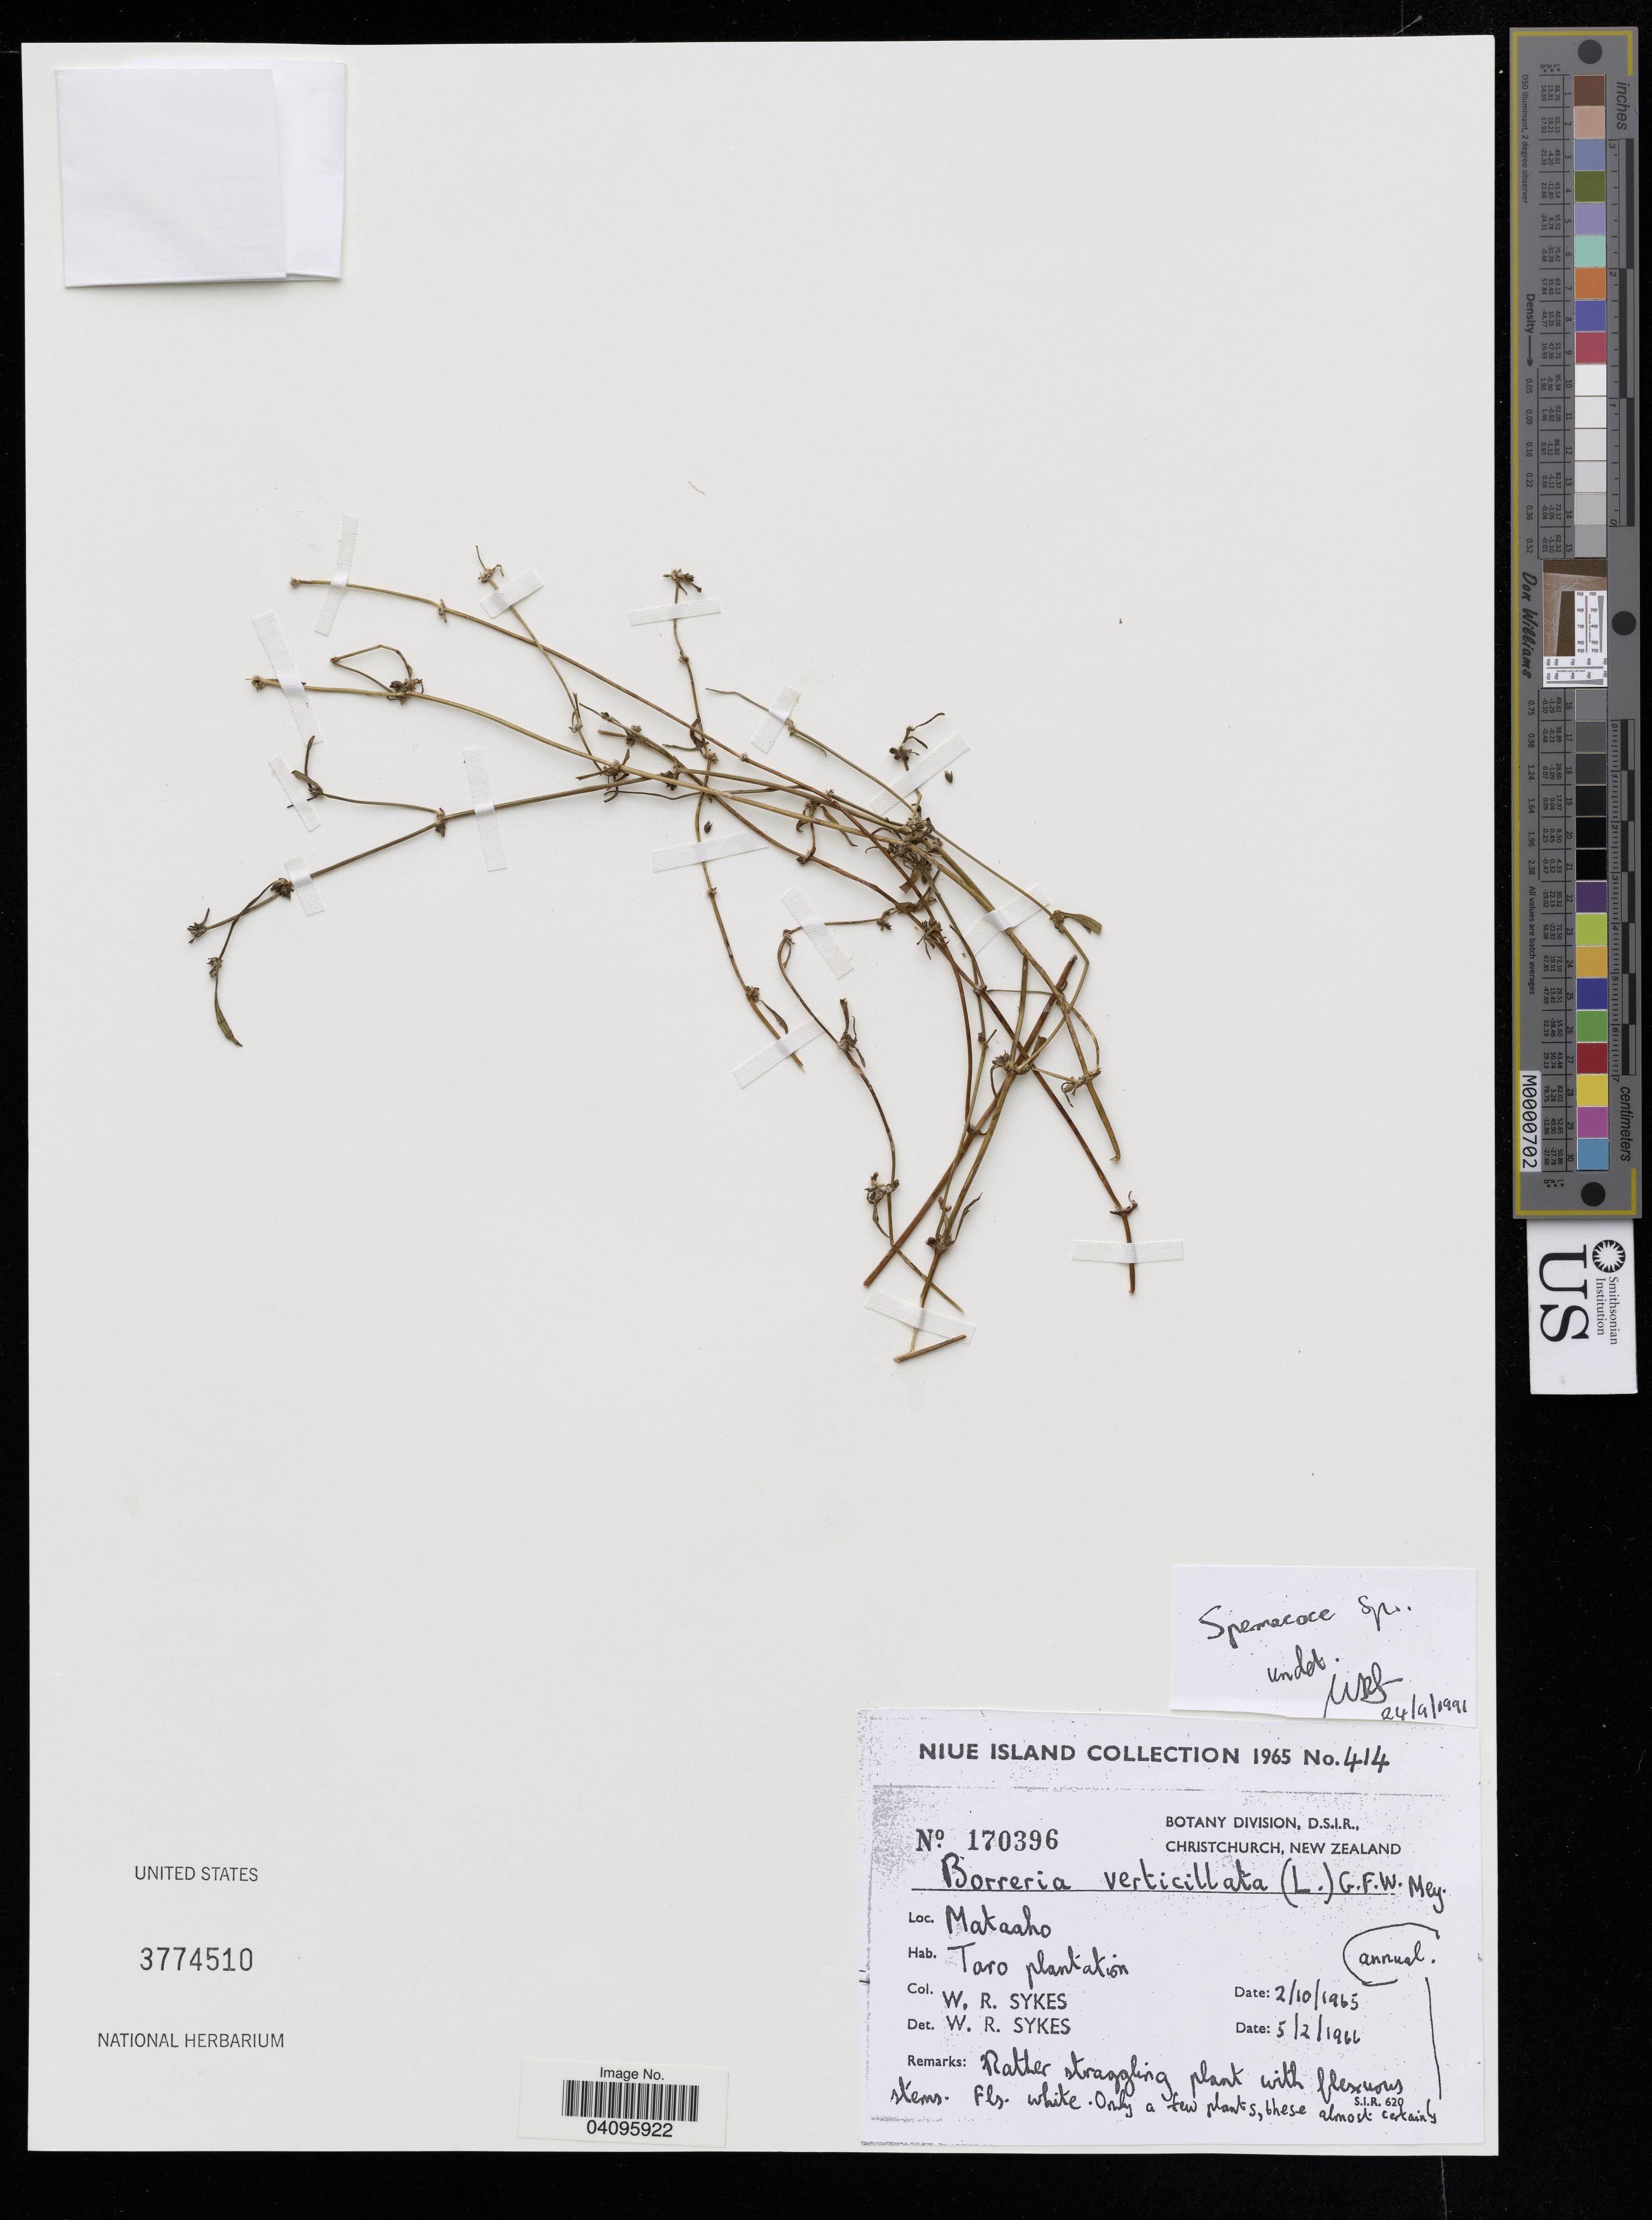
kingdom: Plantae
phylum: Tracheophyta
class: Magnoliopsida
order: Gentianales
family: Rubiaceae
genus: Spermacoce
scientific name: Spermacoce sp.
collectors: W. R. Sykes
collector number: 170396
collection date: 1965-10-02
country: New Zealand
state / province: Auckland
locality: Chirstchurch, Mew Zealand. Mataaho.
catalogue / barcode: US 3774510